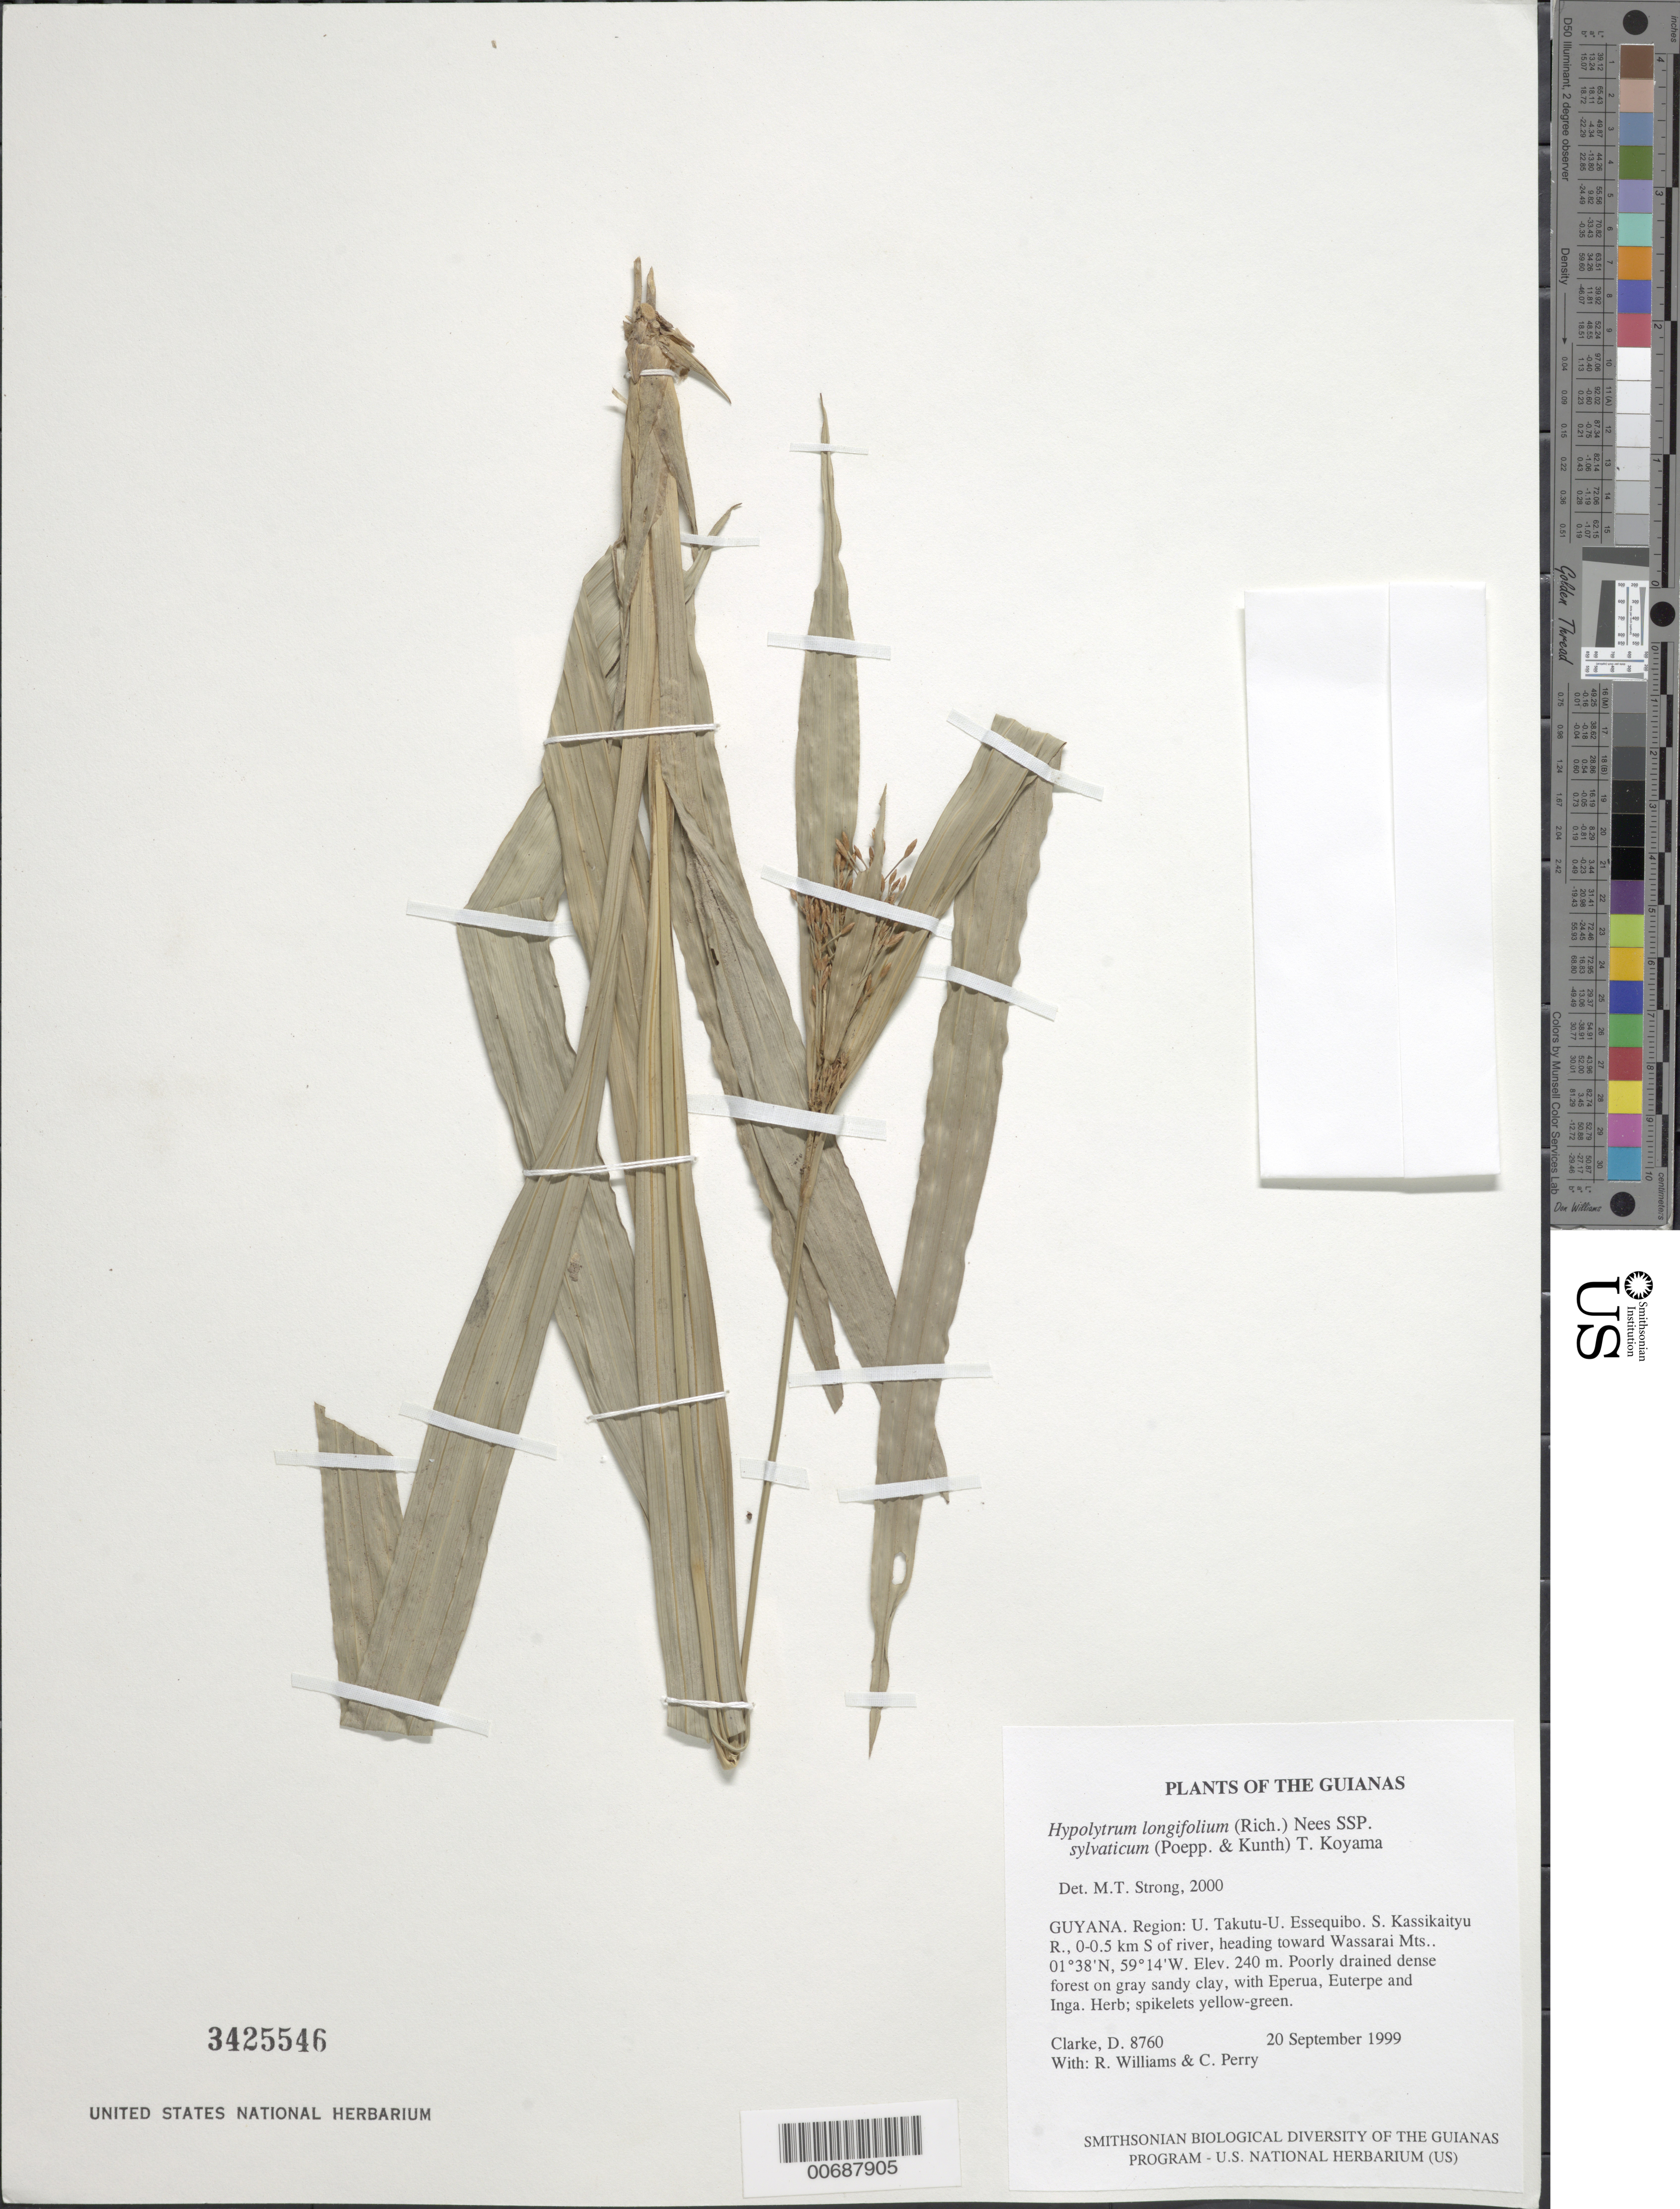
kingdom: Plantae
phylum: Tracheophyta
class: Liliopsida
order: Poales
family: Cyperaceae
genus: Hypolytrum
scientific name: Hypolytrum longifolium subsp. sylvaticum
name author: (Poepp. ex Kunth) T. Koyama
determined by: Strong, M. T., (US), Smithsonian Institution - National Museum of Natural History (UNITED STATES)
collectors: H. D. Clarke, R. Williams & C. Perry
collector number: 8760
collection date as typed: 20 September 1999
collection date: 1999-09-20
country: Guyana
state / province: U. Takutu-U. Essequibo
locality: S. Kassikaityu R., 0-0.5 km S of river, heading toward Wassarai Mts.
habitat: Poorly drained dense forest on gray sandy clay, with Eperua, Euterpe and Inga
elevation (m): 240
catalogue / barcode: US 3425546